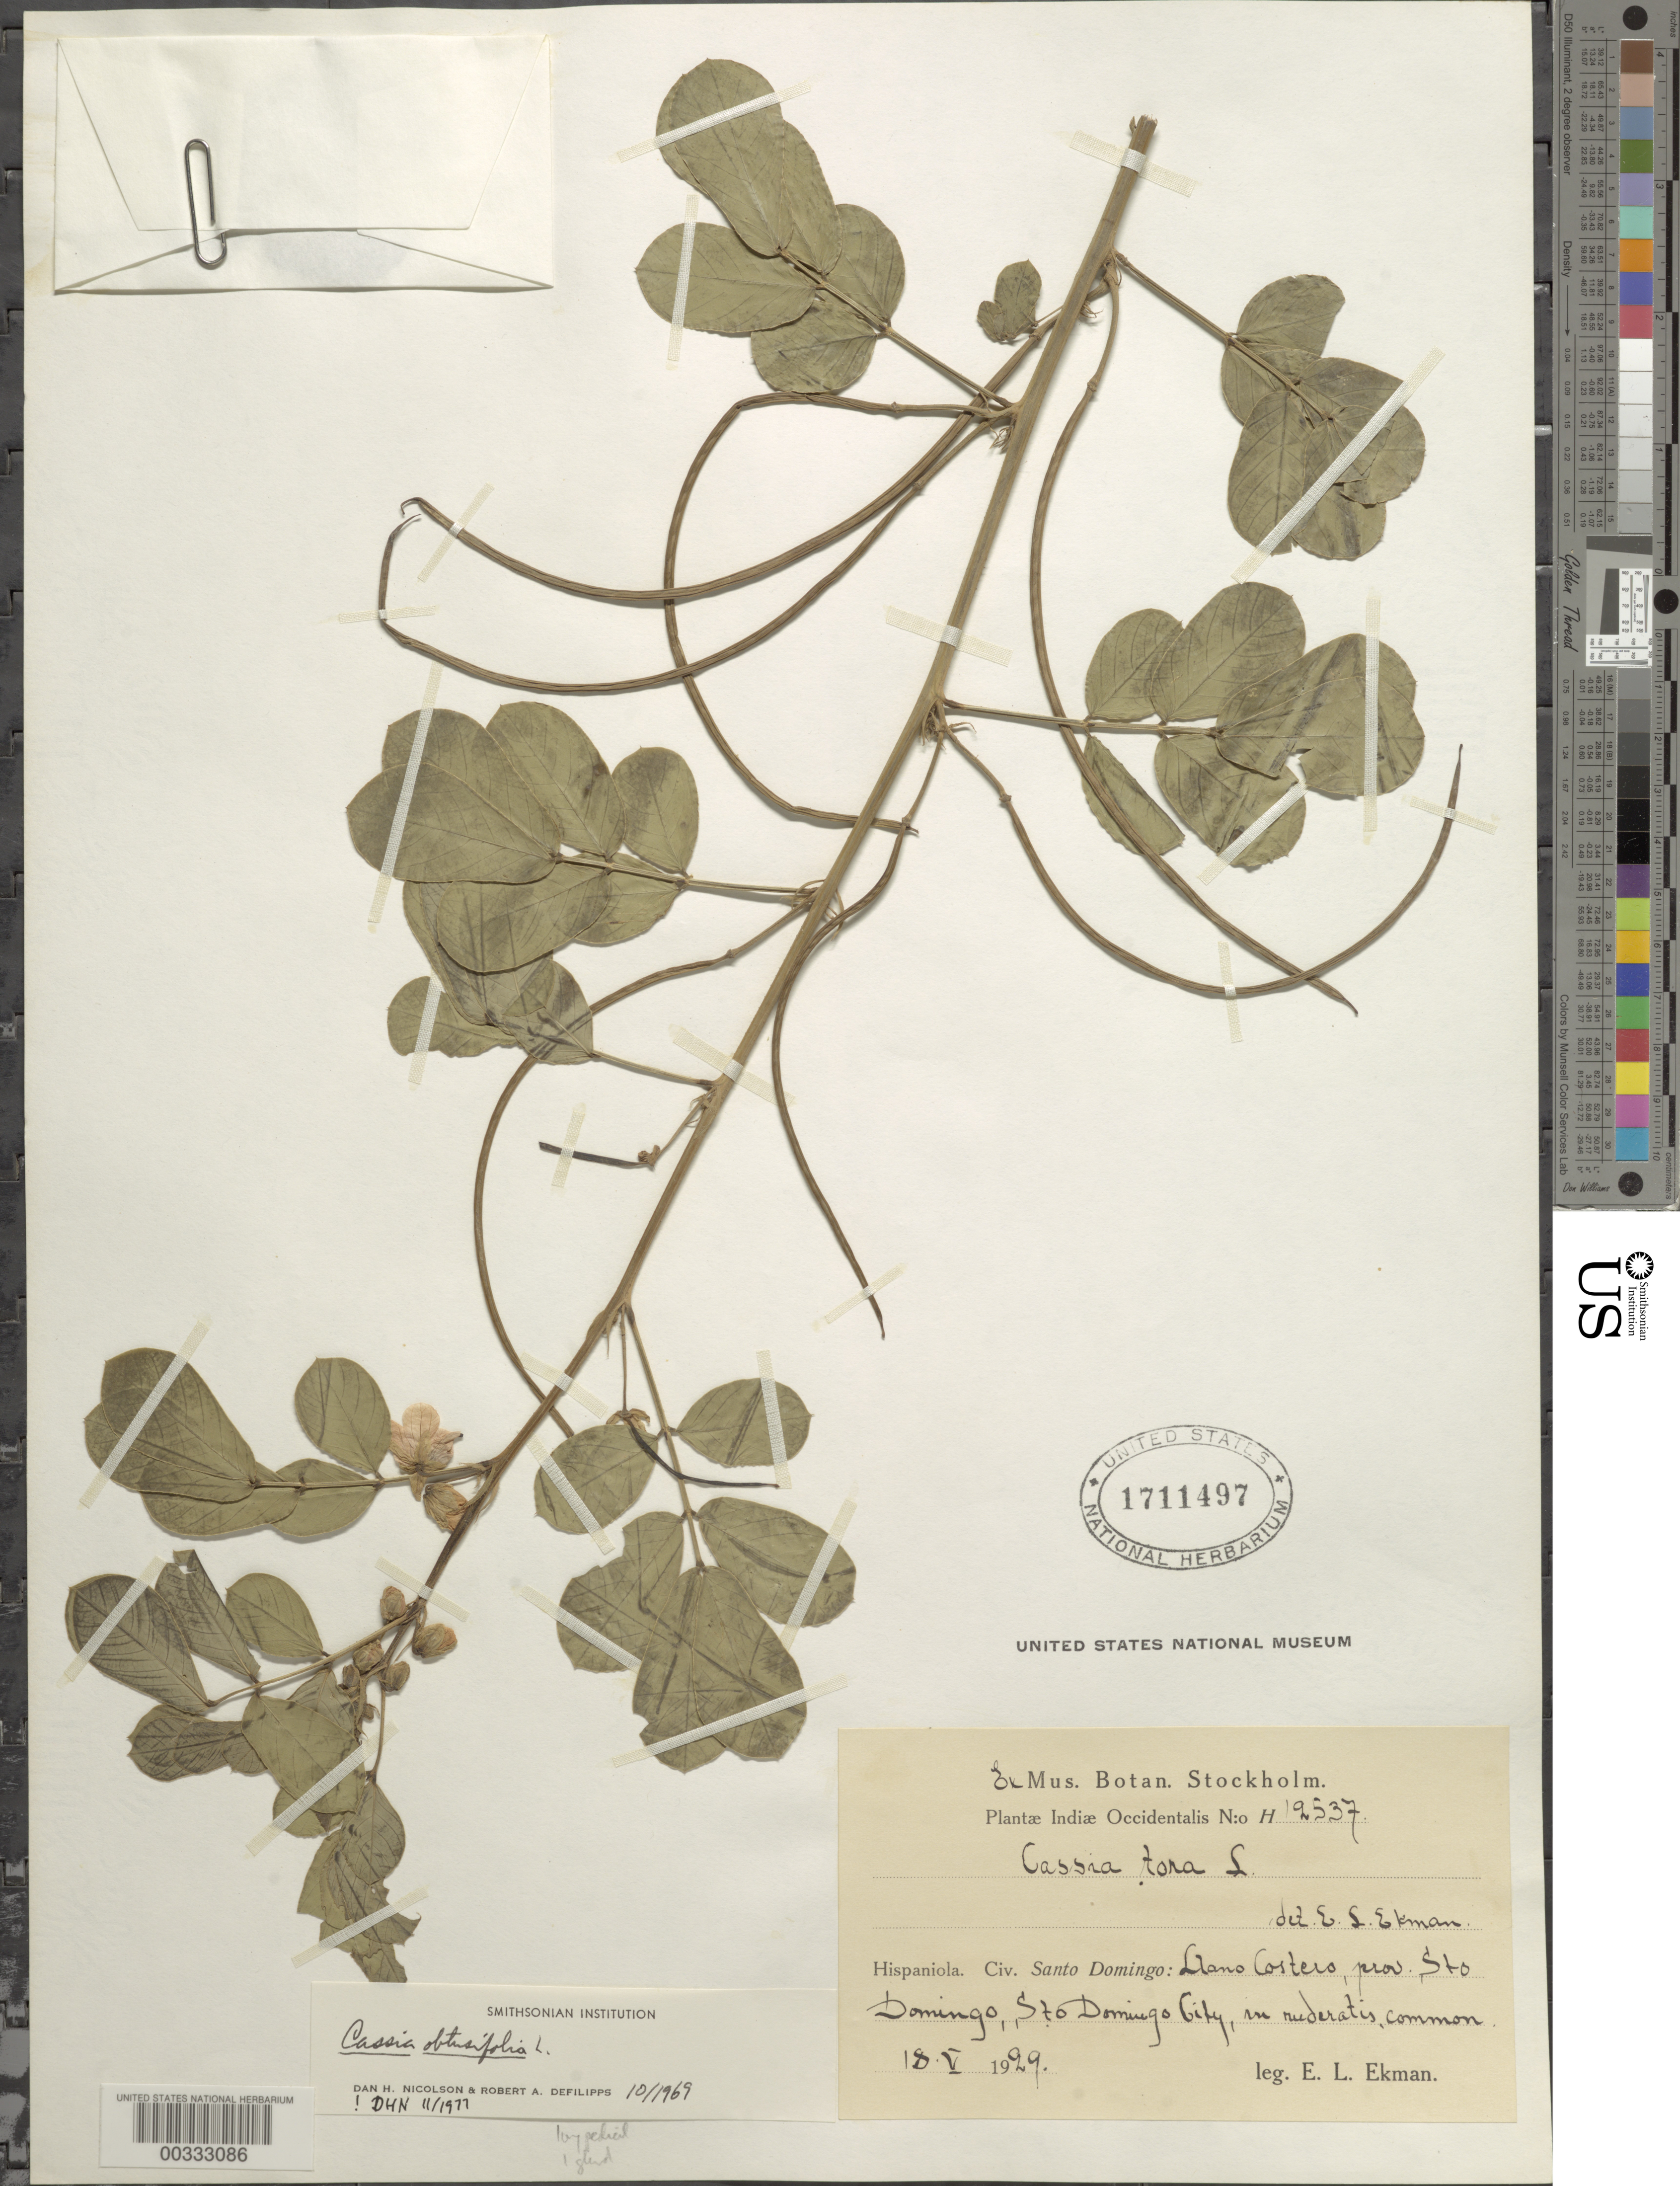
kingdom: Plantae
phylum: Tracheophyta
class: Magnoliopsida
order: Fabales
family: Fabaceae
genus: Senna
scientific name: Senna obtusifolia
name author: (L.) H.S. Irwin & Barneby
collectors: E. L. Ekman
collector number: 19537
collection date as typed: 18 May 1929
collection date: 1929-05-18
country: Dominican Republic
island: Hispaniola Island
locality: Llano costero, santo domingo city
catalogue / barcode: US 1711497